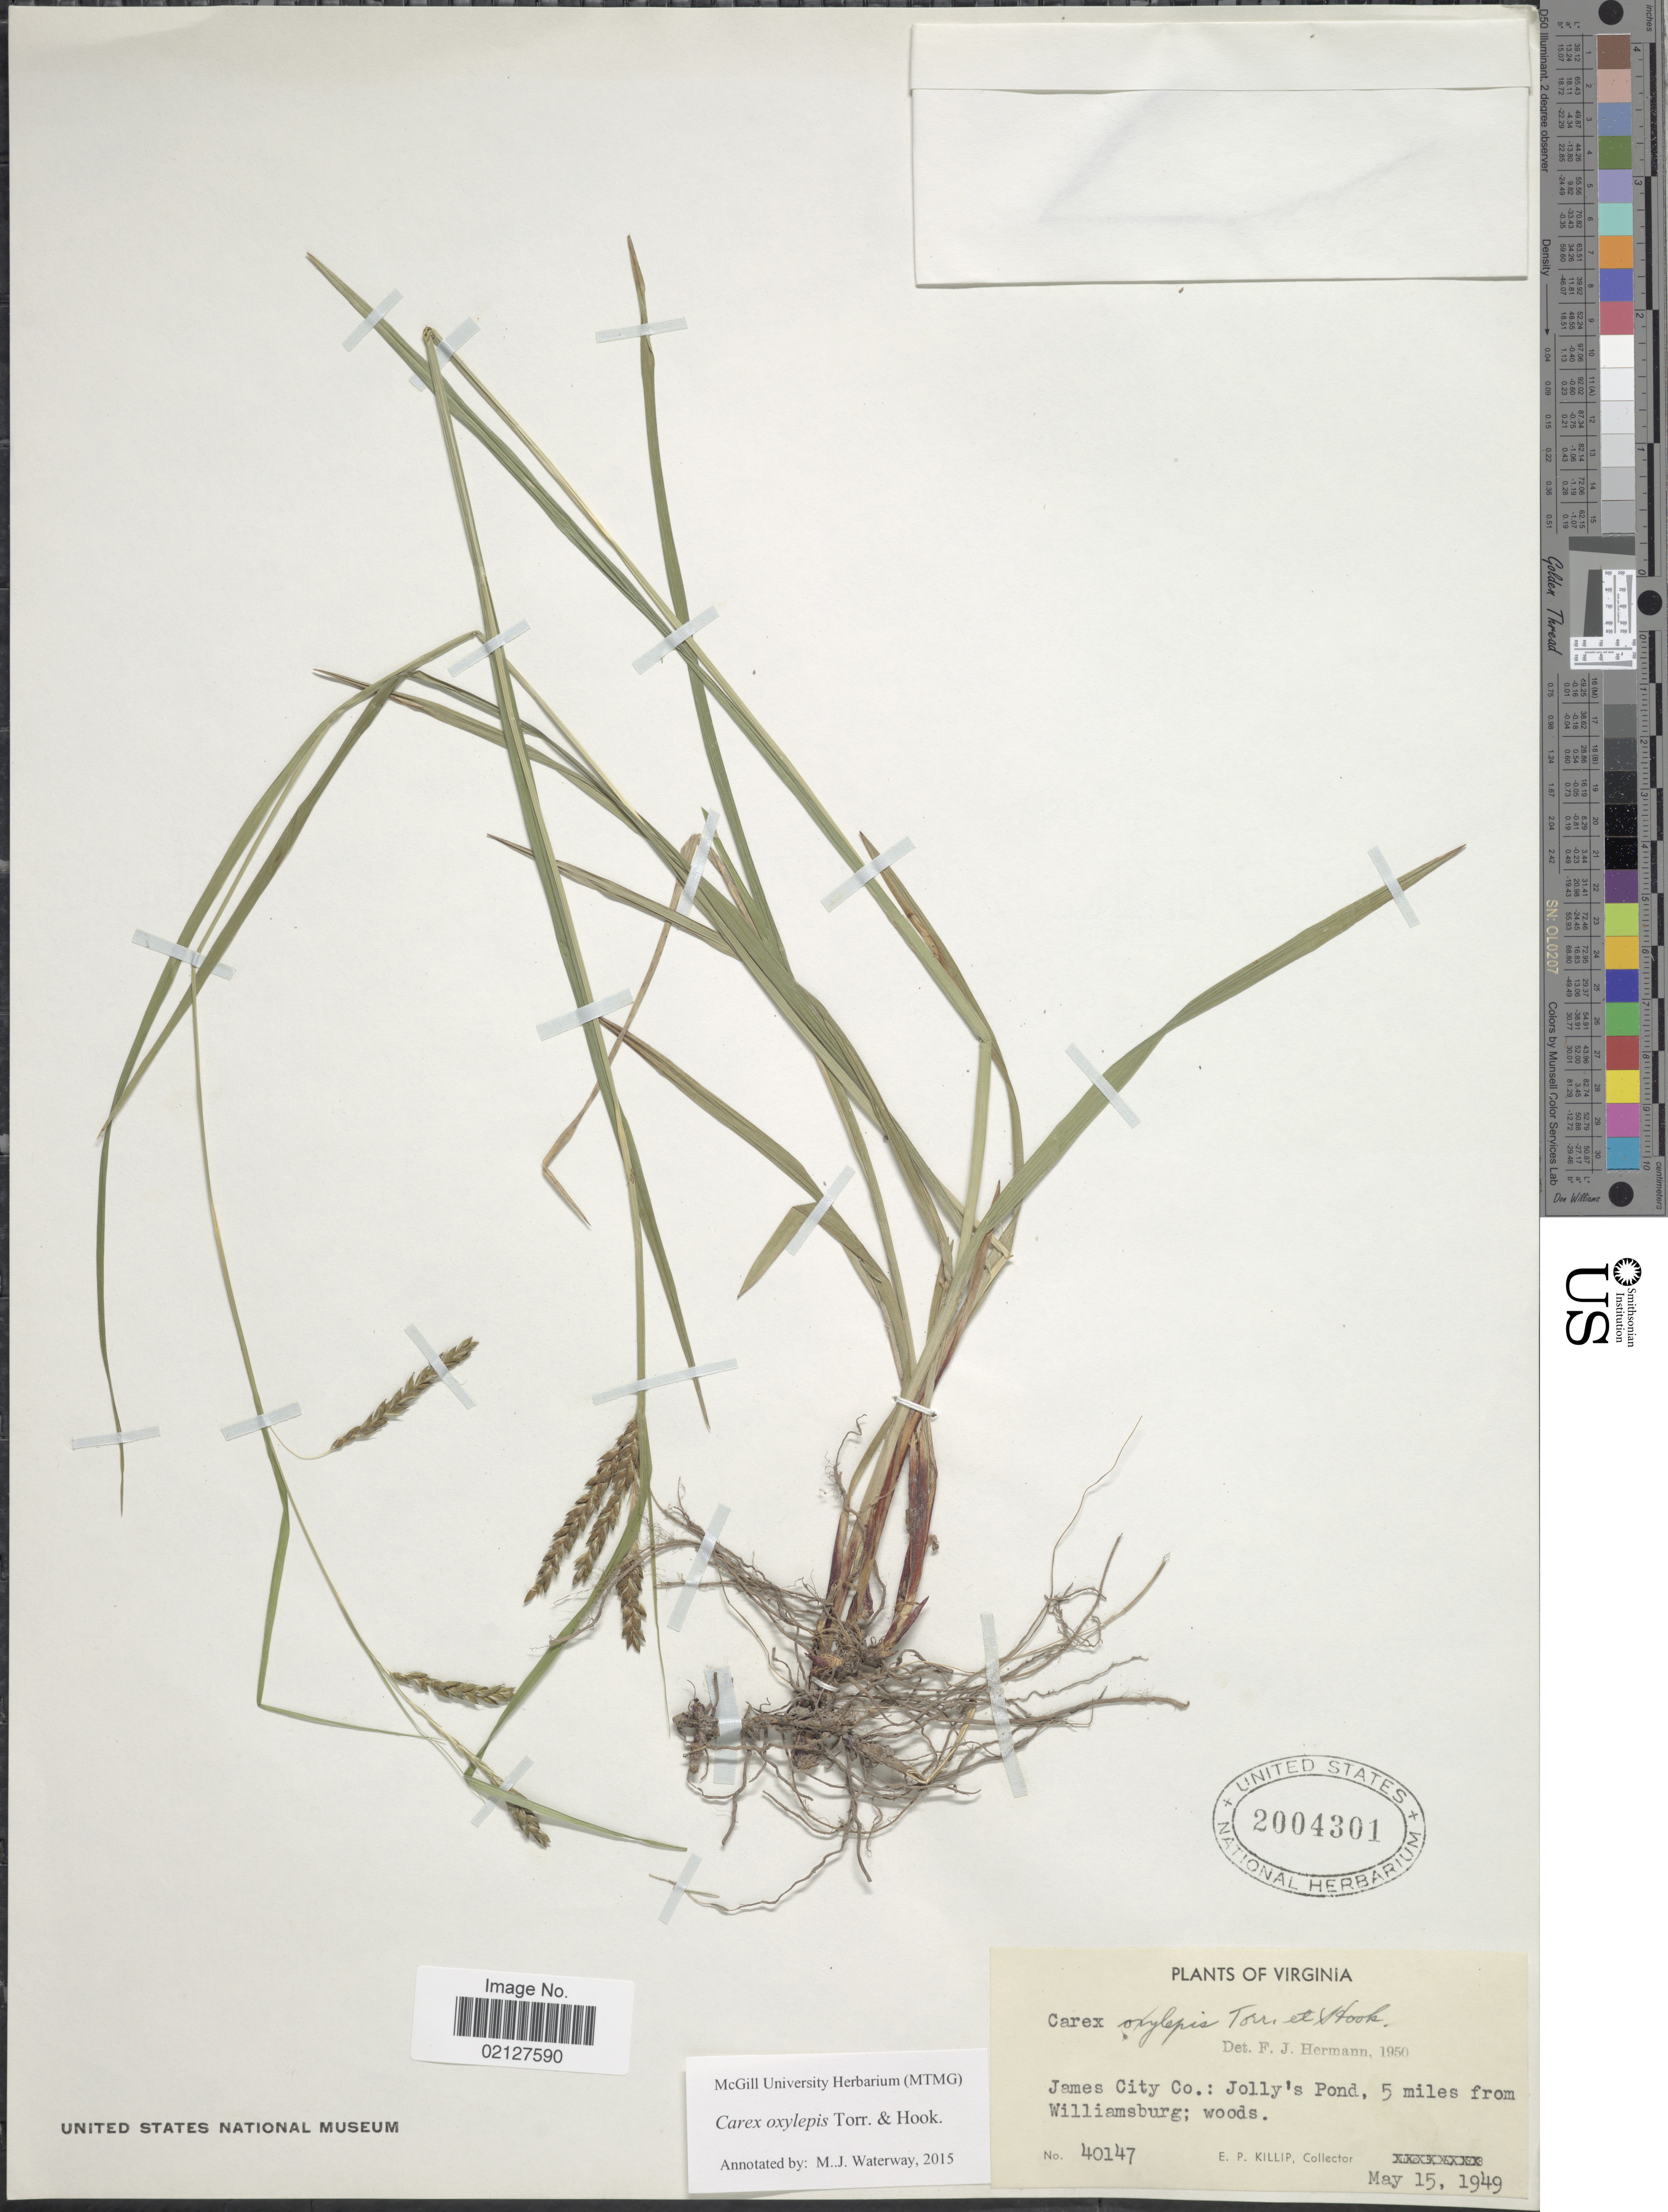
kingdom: Plantae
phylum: Tracheophyta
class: Liliopsida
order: Poales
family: Cyperaceae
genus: Carex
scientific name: Carex oxylepis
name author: Torr. & Hook.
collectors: E. P. Killip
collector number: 40147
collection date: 1949-05-15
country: United States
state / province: Virginia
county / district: James City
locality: James City Co.: Jolly's Pond, 5 miles from Williamsburg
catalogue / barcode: US 2004301